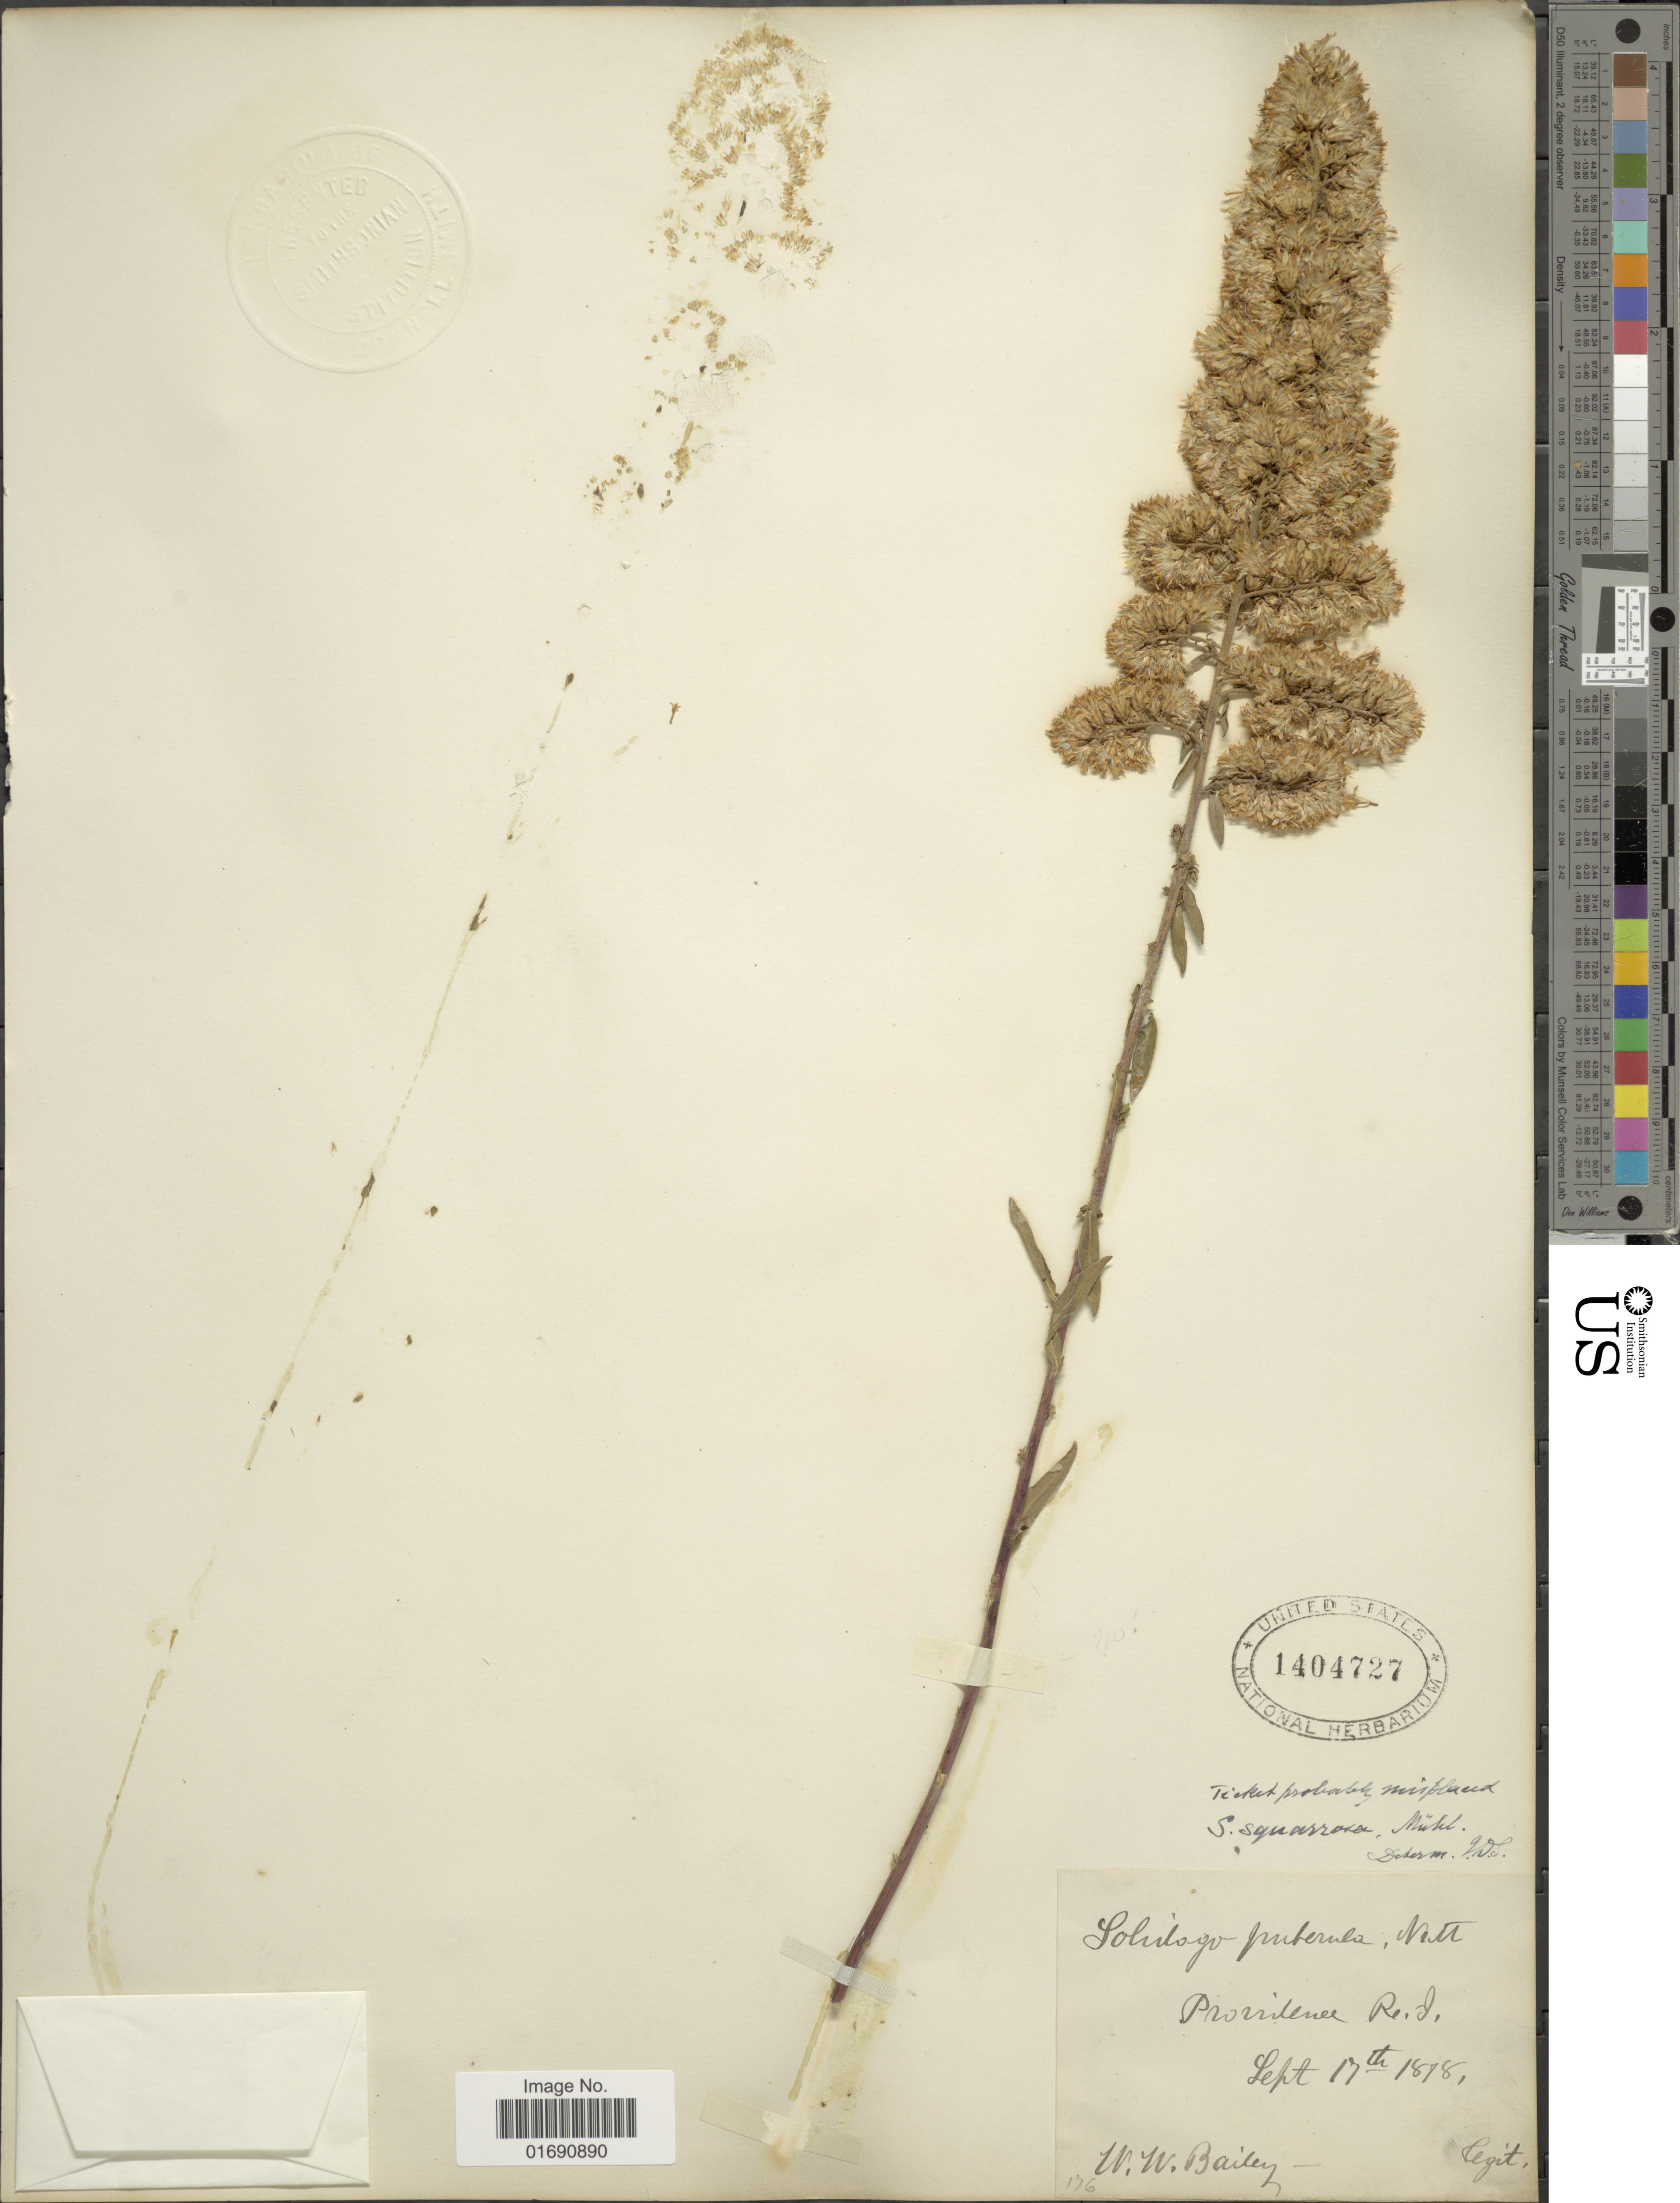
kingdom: Plantae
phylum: Tracheophyta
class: Magnoliopsida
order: Asterales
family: Asteraceae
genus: Solidago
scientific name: Solidago squarrosa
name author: Muhl.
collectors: W. W. Bailey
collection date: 1878-09-17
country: United States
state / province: Rhode Island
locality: Providence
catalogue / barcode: US 1404727